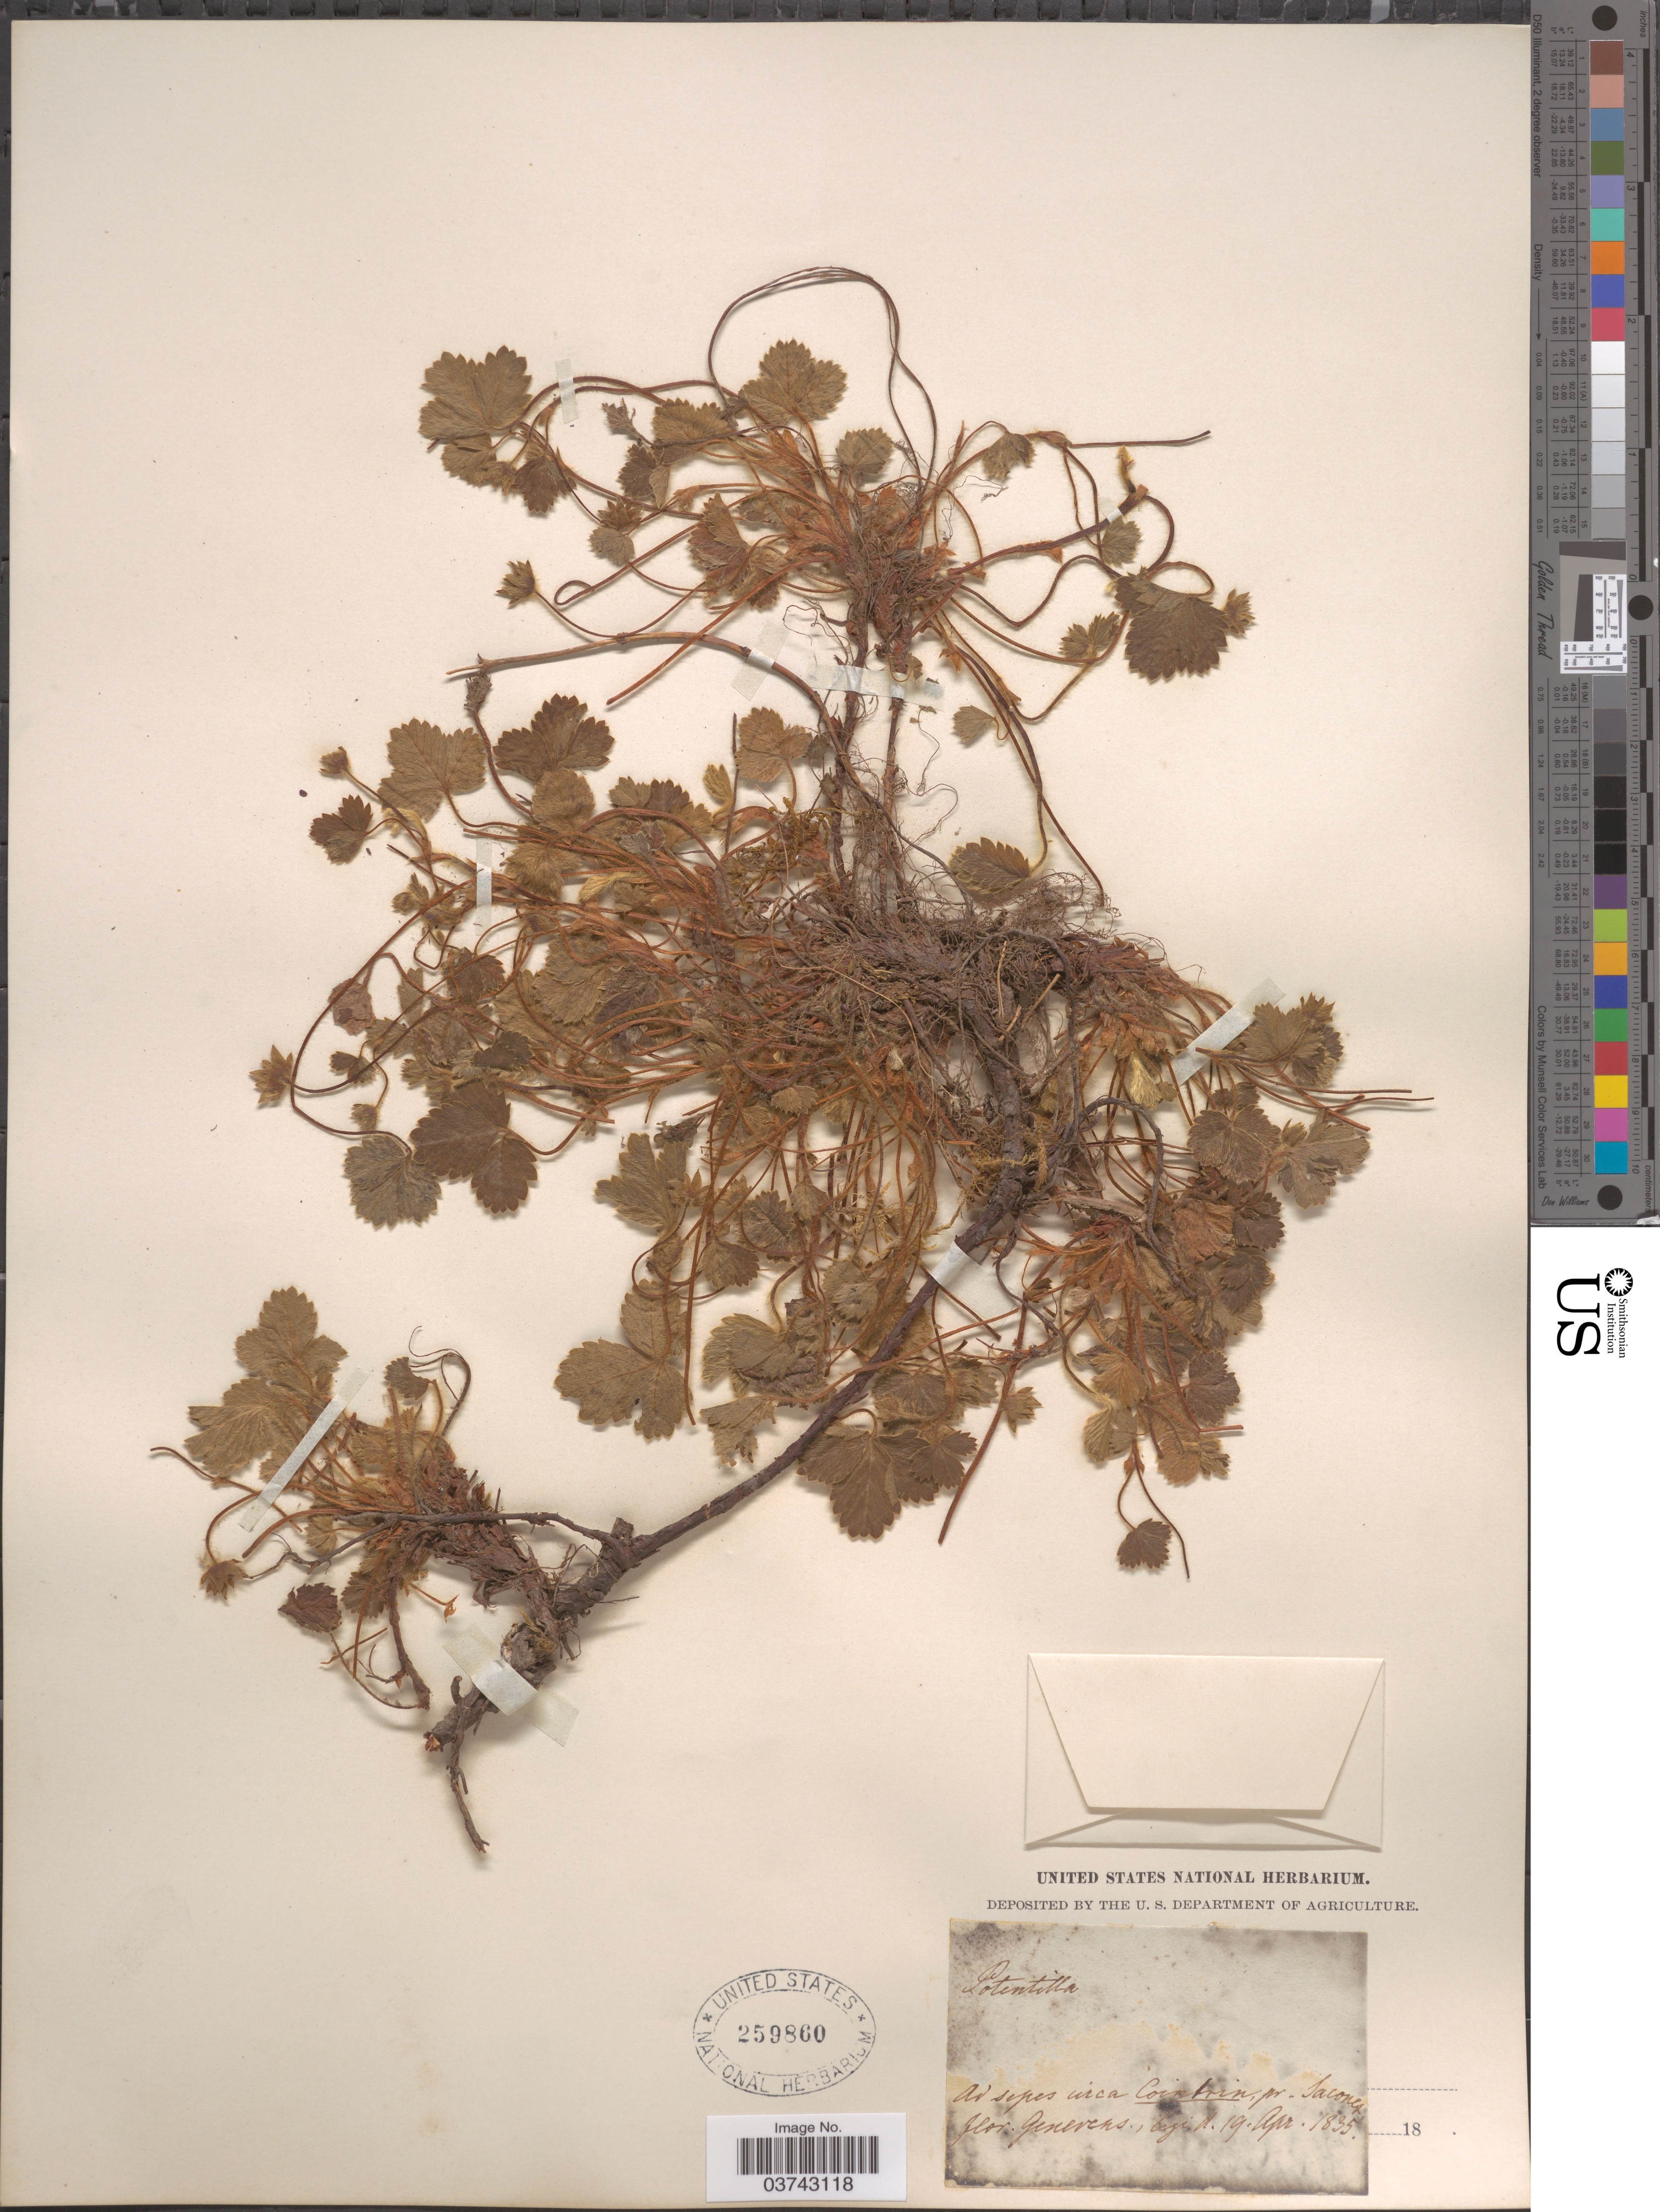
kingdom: Plantae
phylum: Tracheophyta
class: Magnoliopsida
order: Rosales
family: Rosaceae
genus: Potentilla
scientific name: Potentilla sp.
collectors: ex herb. United States National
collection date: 1835-04-19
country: Switzerland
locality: Ad sepes circa Cointrin pr. Saconex.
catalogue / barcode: US 259860